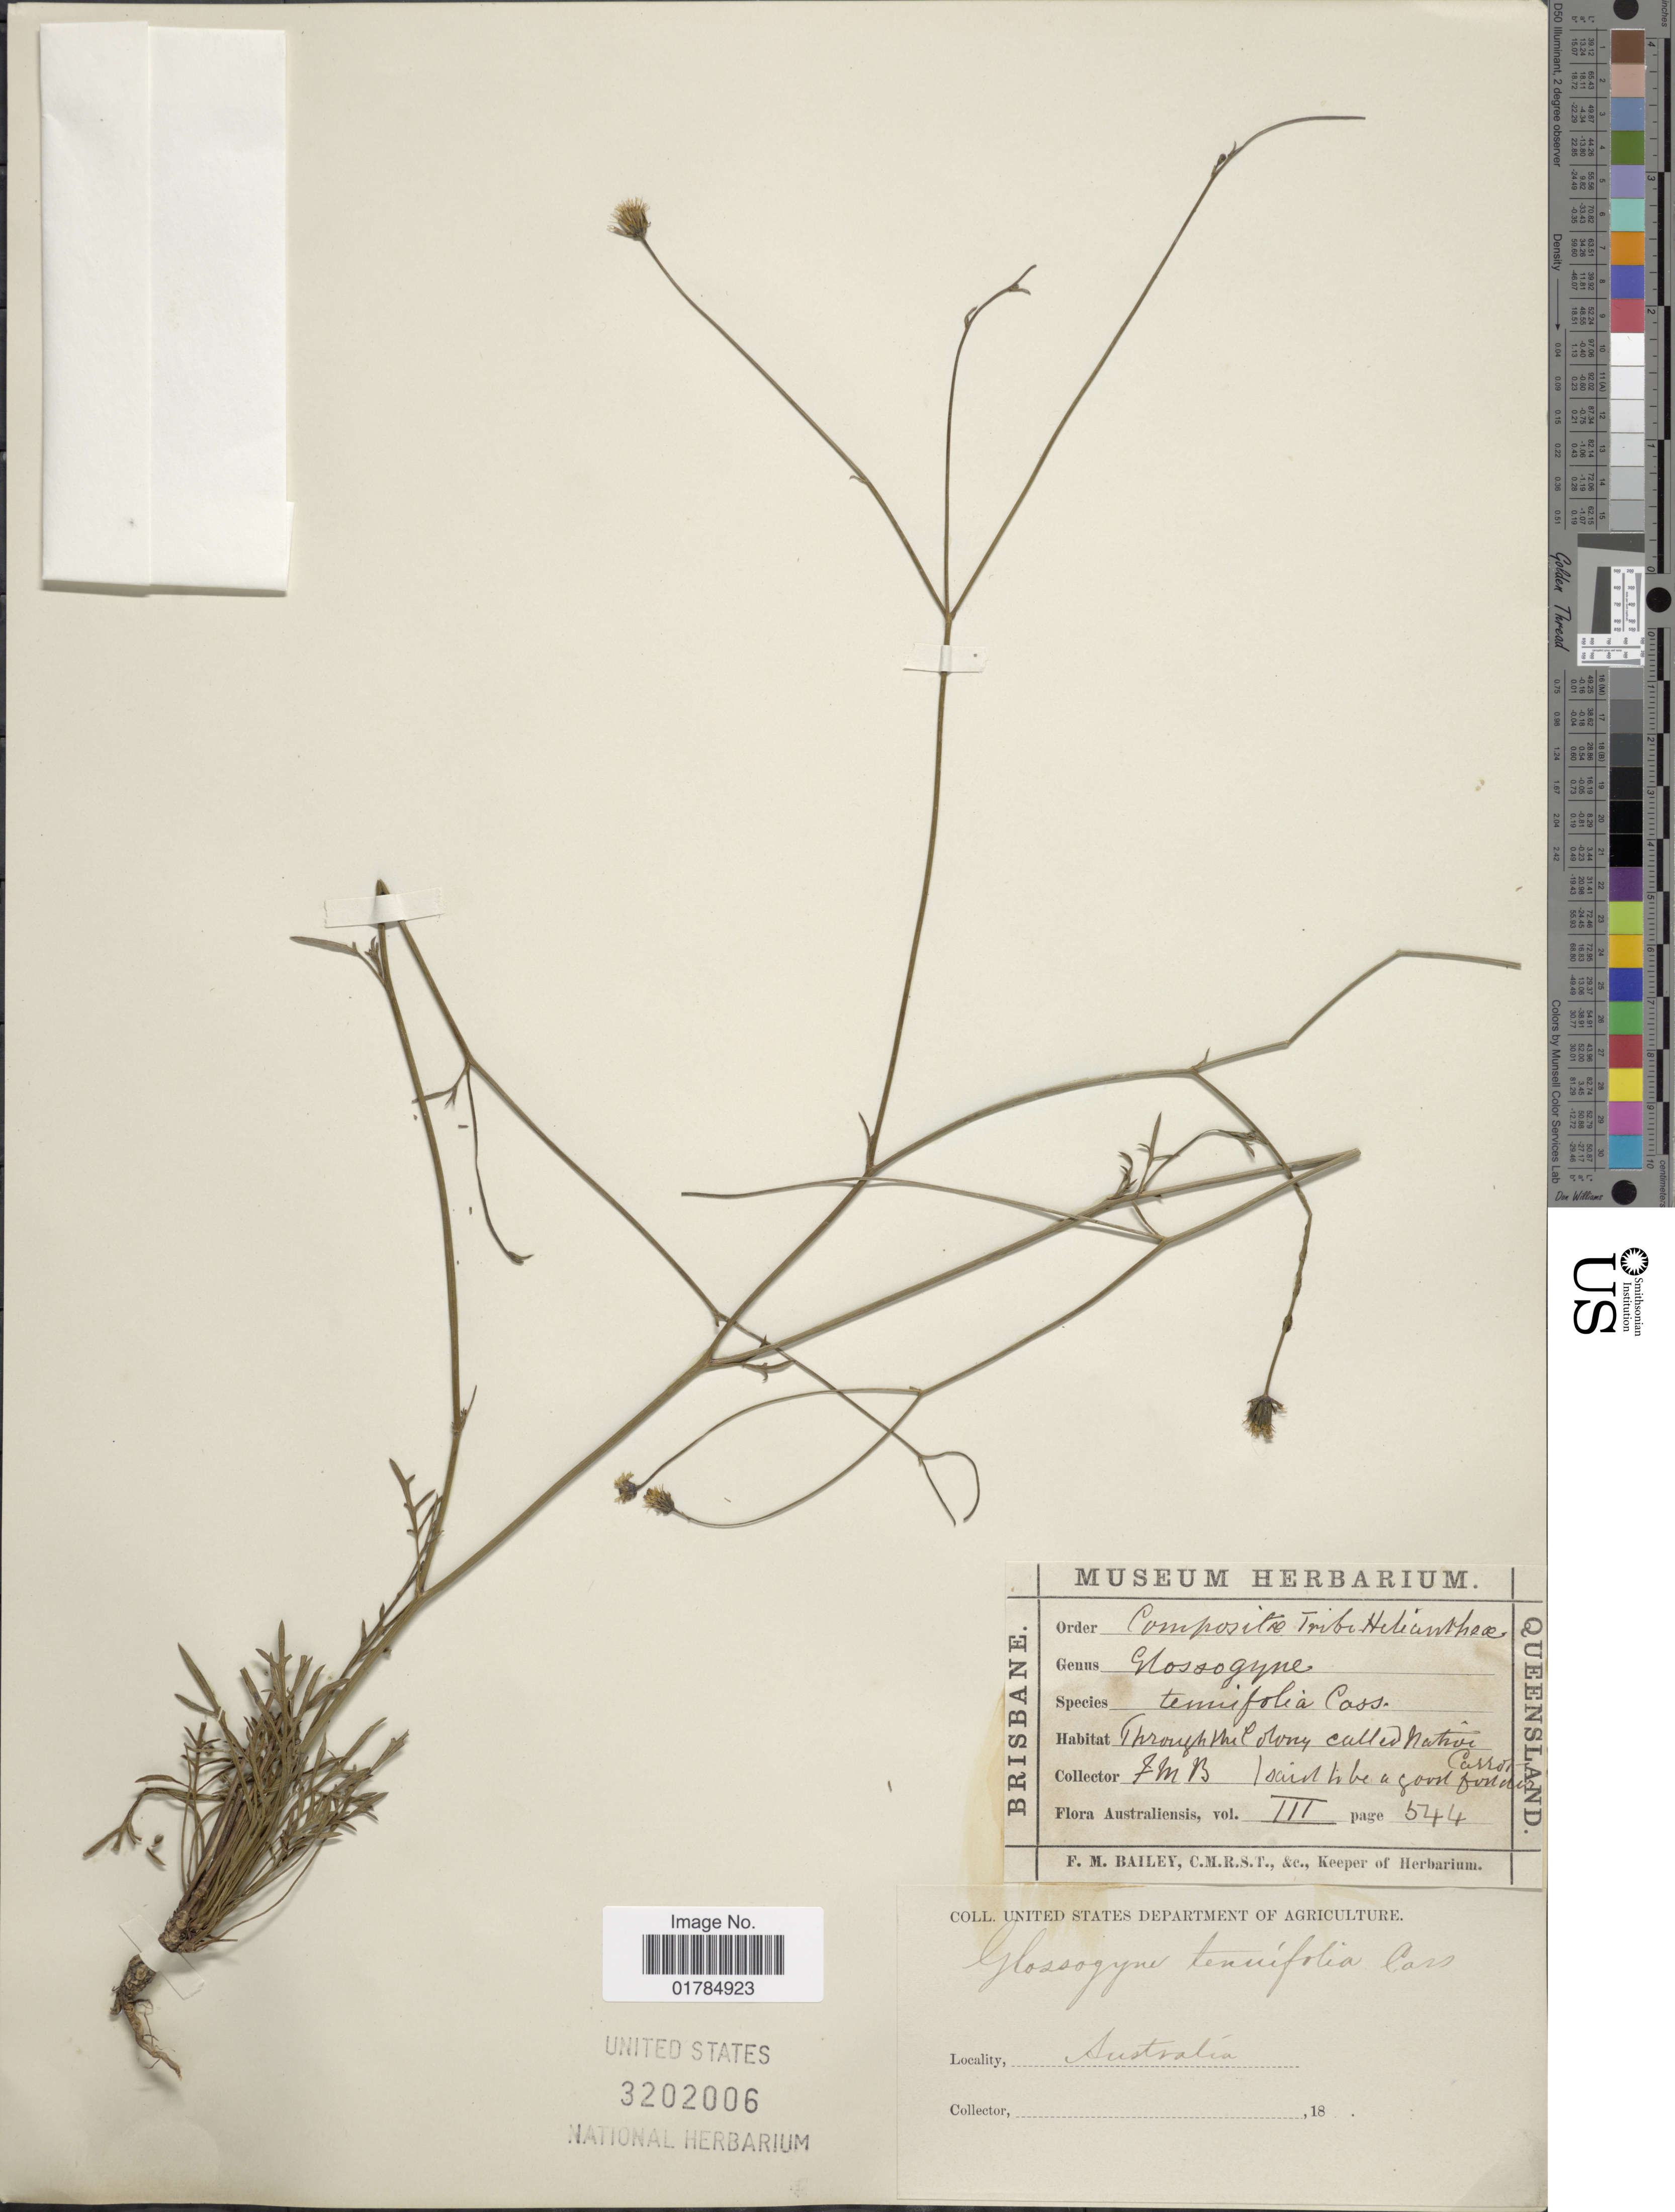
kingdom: Plantae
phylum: Tracheophyta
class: Magnoliopsida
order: Asterales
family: Asteraceae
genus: Glossogyne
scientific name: Glossogyne tenuifolia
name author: (Labill.)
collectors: F. M. Bailey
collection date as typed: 18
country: Australia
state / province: Queensland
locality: Brisbane. Through the Colony called native carrot.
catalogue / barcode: US 3202006